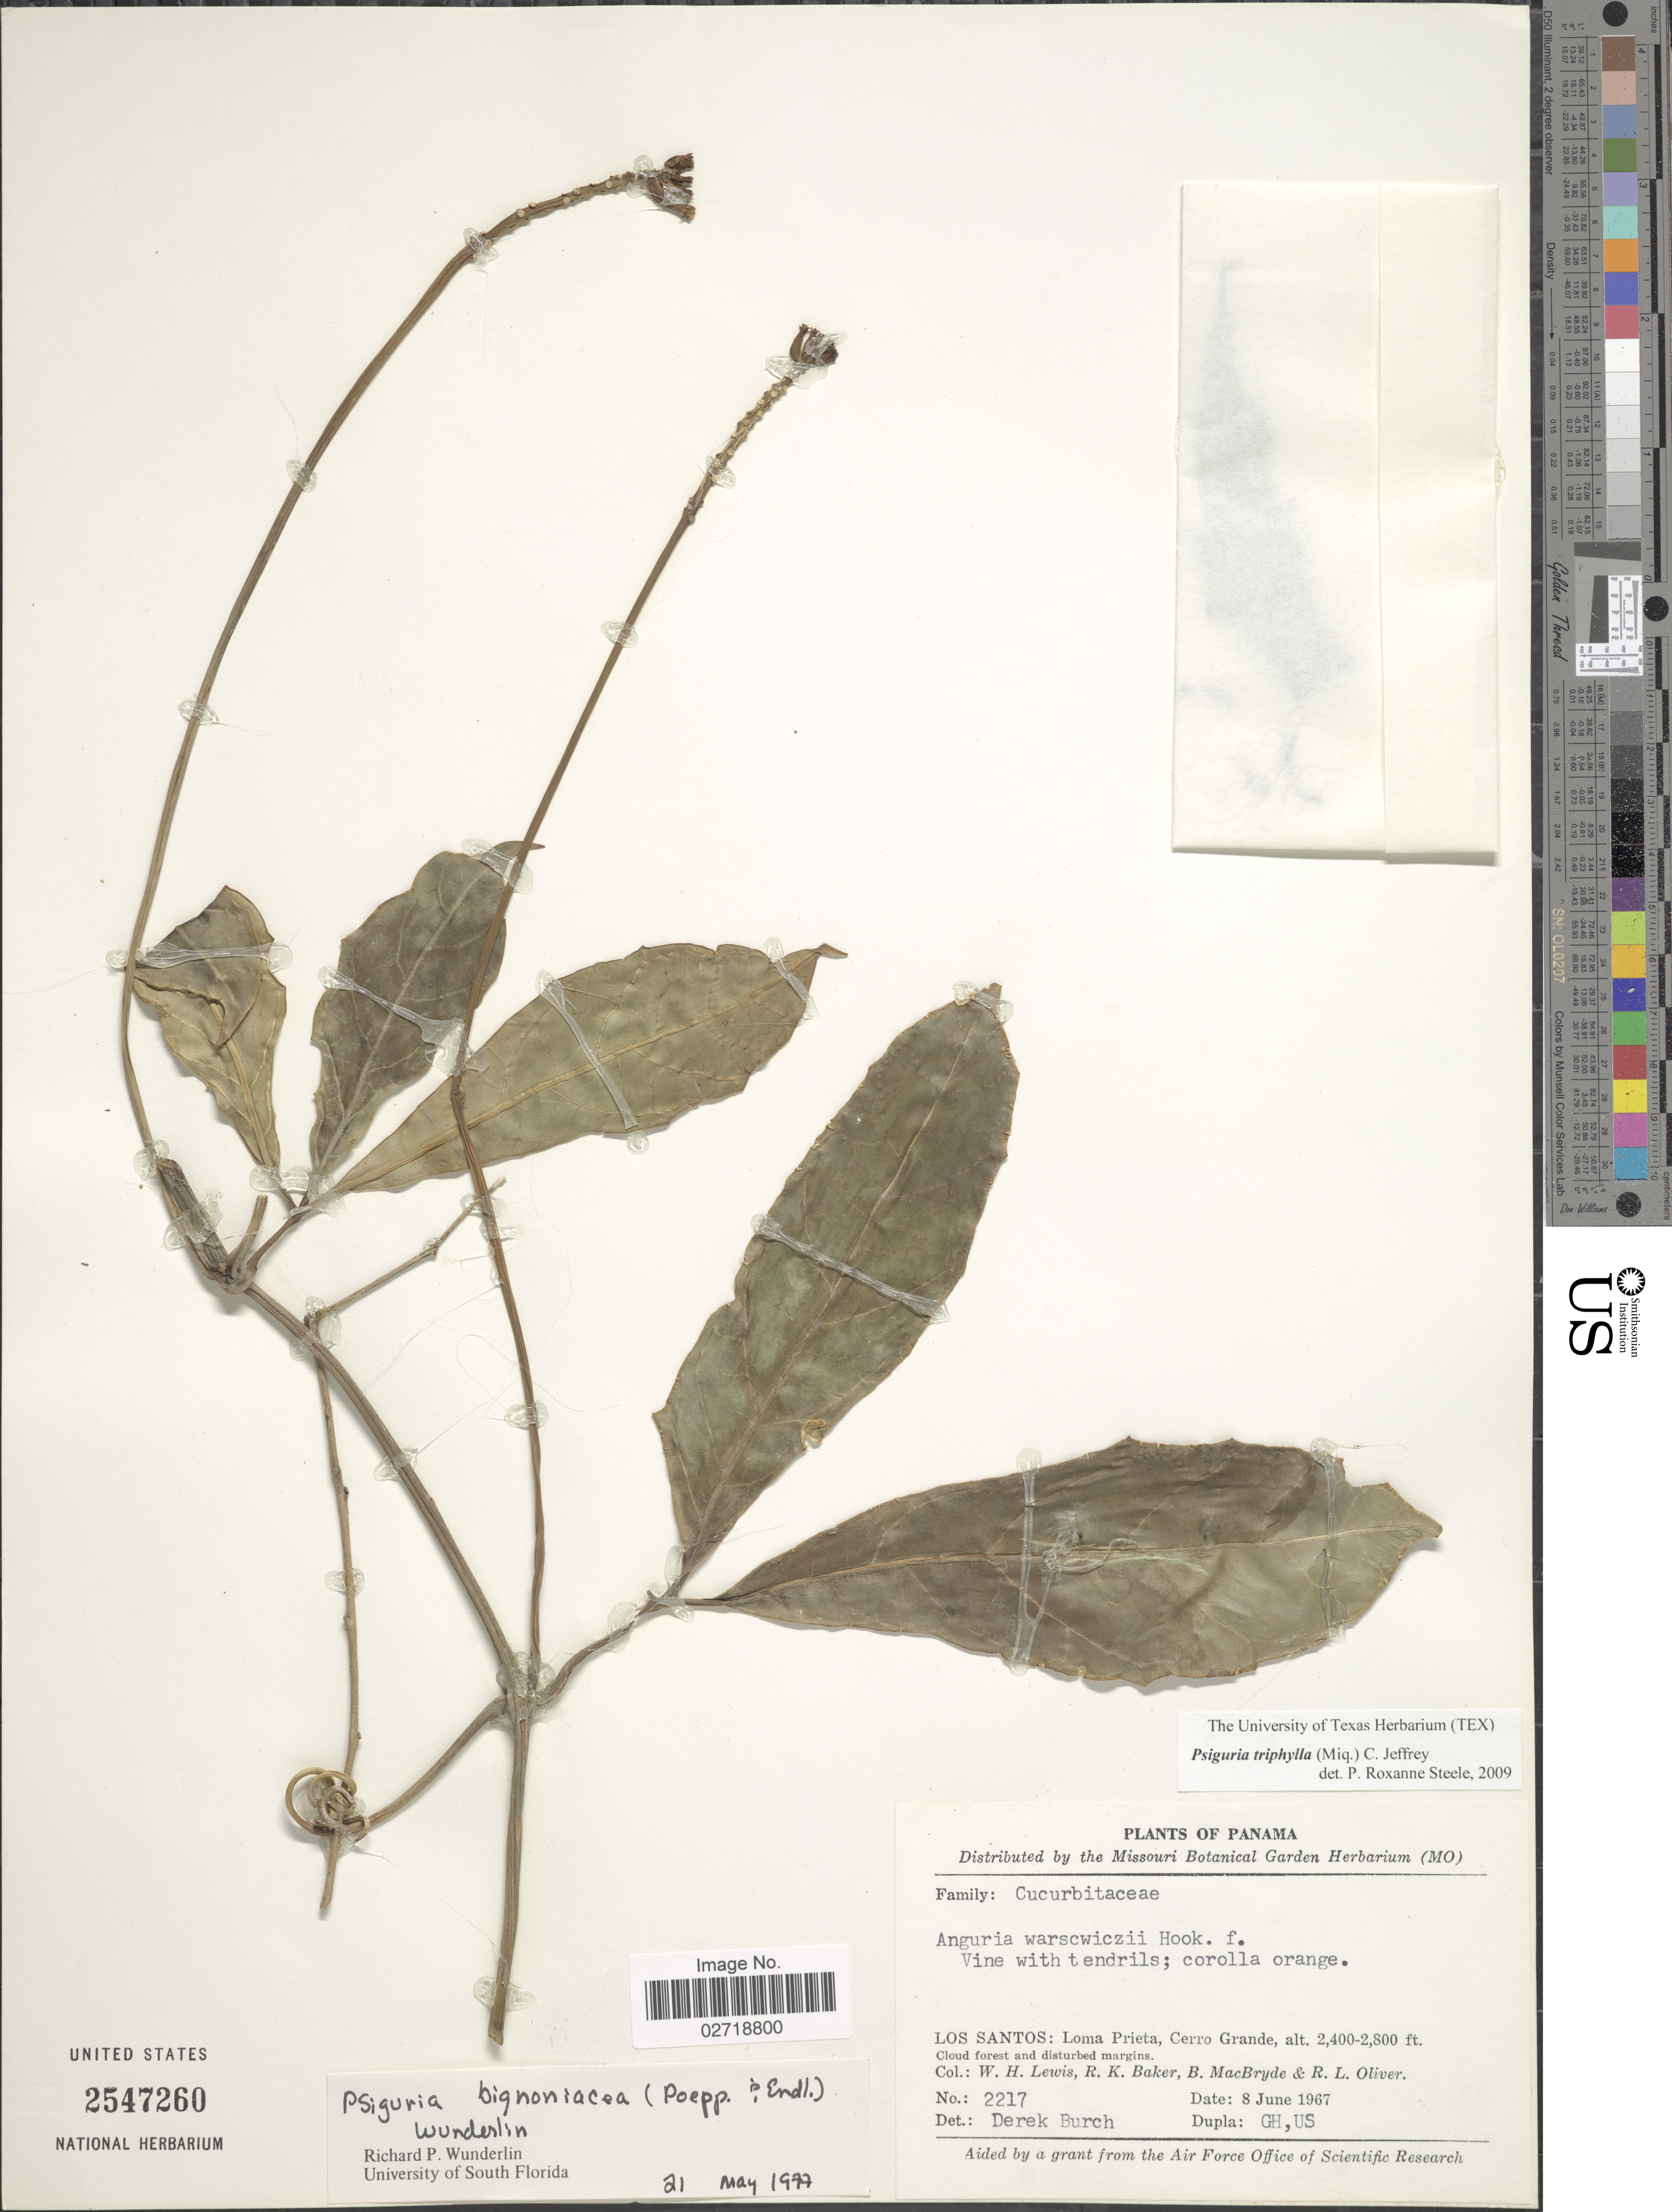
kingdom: Plantae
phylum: Tracheophyta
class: Magnoliopsida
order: Cucurbitales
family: Cucurbitaceae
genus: Psiguria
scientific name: Psiguria triphylla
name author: (Miq.) C. Jeffrey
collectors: W. H. Lewis, R. K. Baker, B. MacBryde & R. Oliver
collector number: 2217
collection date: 1967-06-08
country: Panama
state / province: Los Santos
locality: Loma Prieta, Cerro Grande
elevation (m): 732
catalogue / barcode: US 2547260